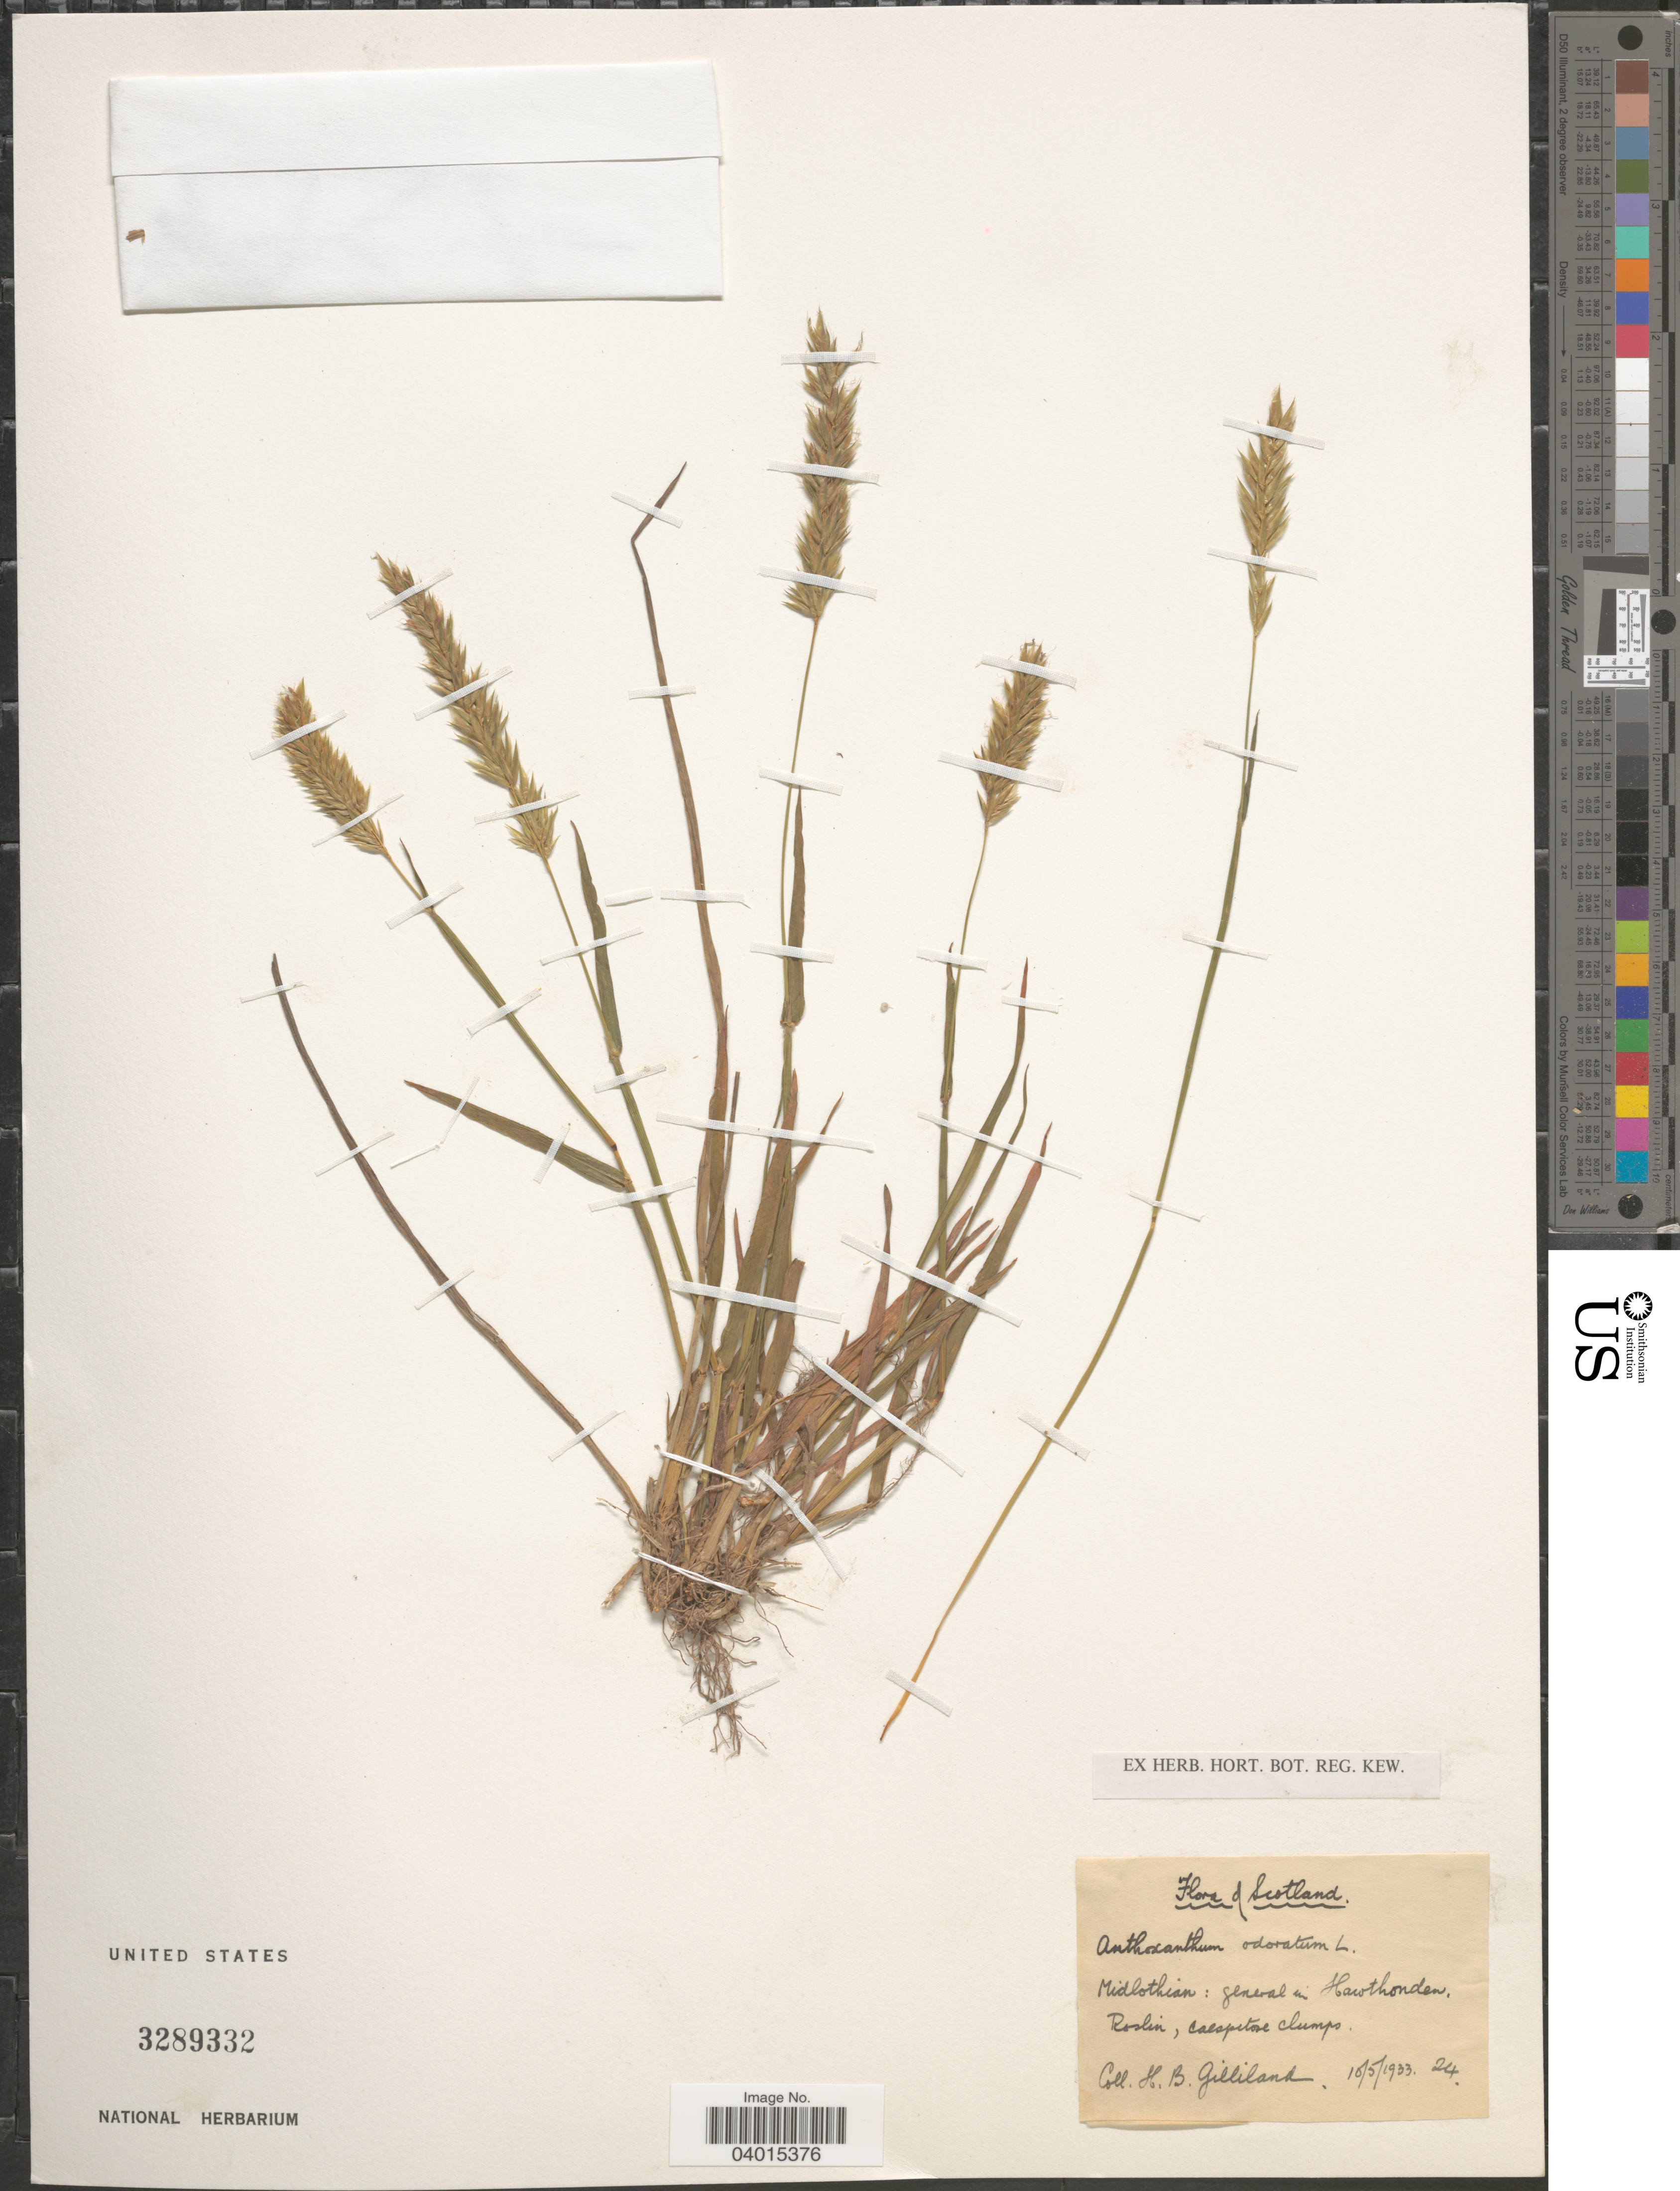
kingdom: Plantae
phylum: Tracheophyta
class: Liliopsida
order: Poales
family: Poaceae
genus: Anthoxanthum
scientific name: Anthoxanthum odoratum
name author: L.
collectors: H. Gilliland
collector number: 24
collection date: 1933-05-15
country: United Kingdom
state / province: Scotland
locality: Midlothian: general in Hawthonden. Roslin.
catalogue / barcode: US 3289332